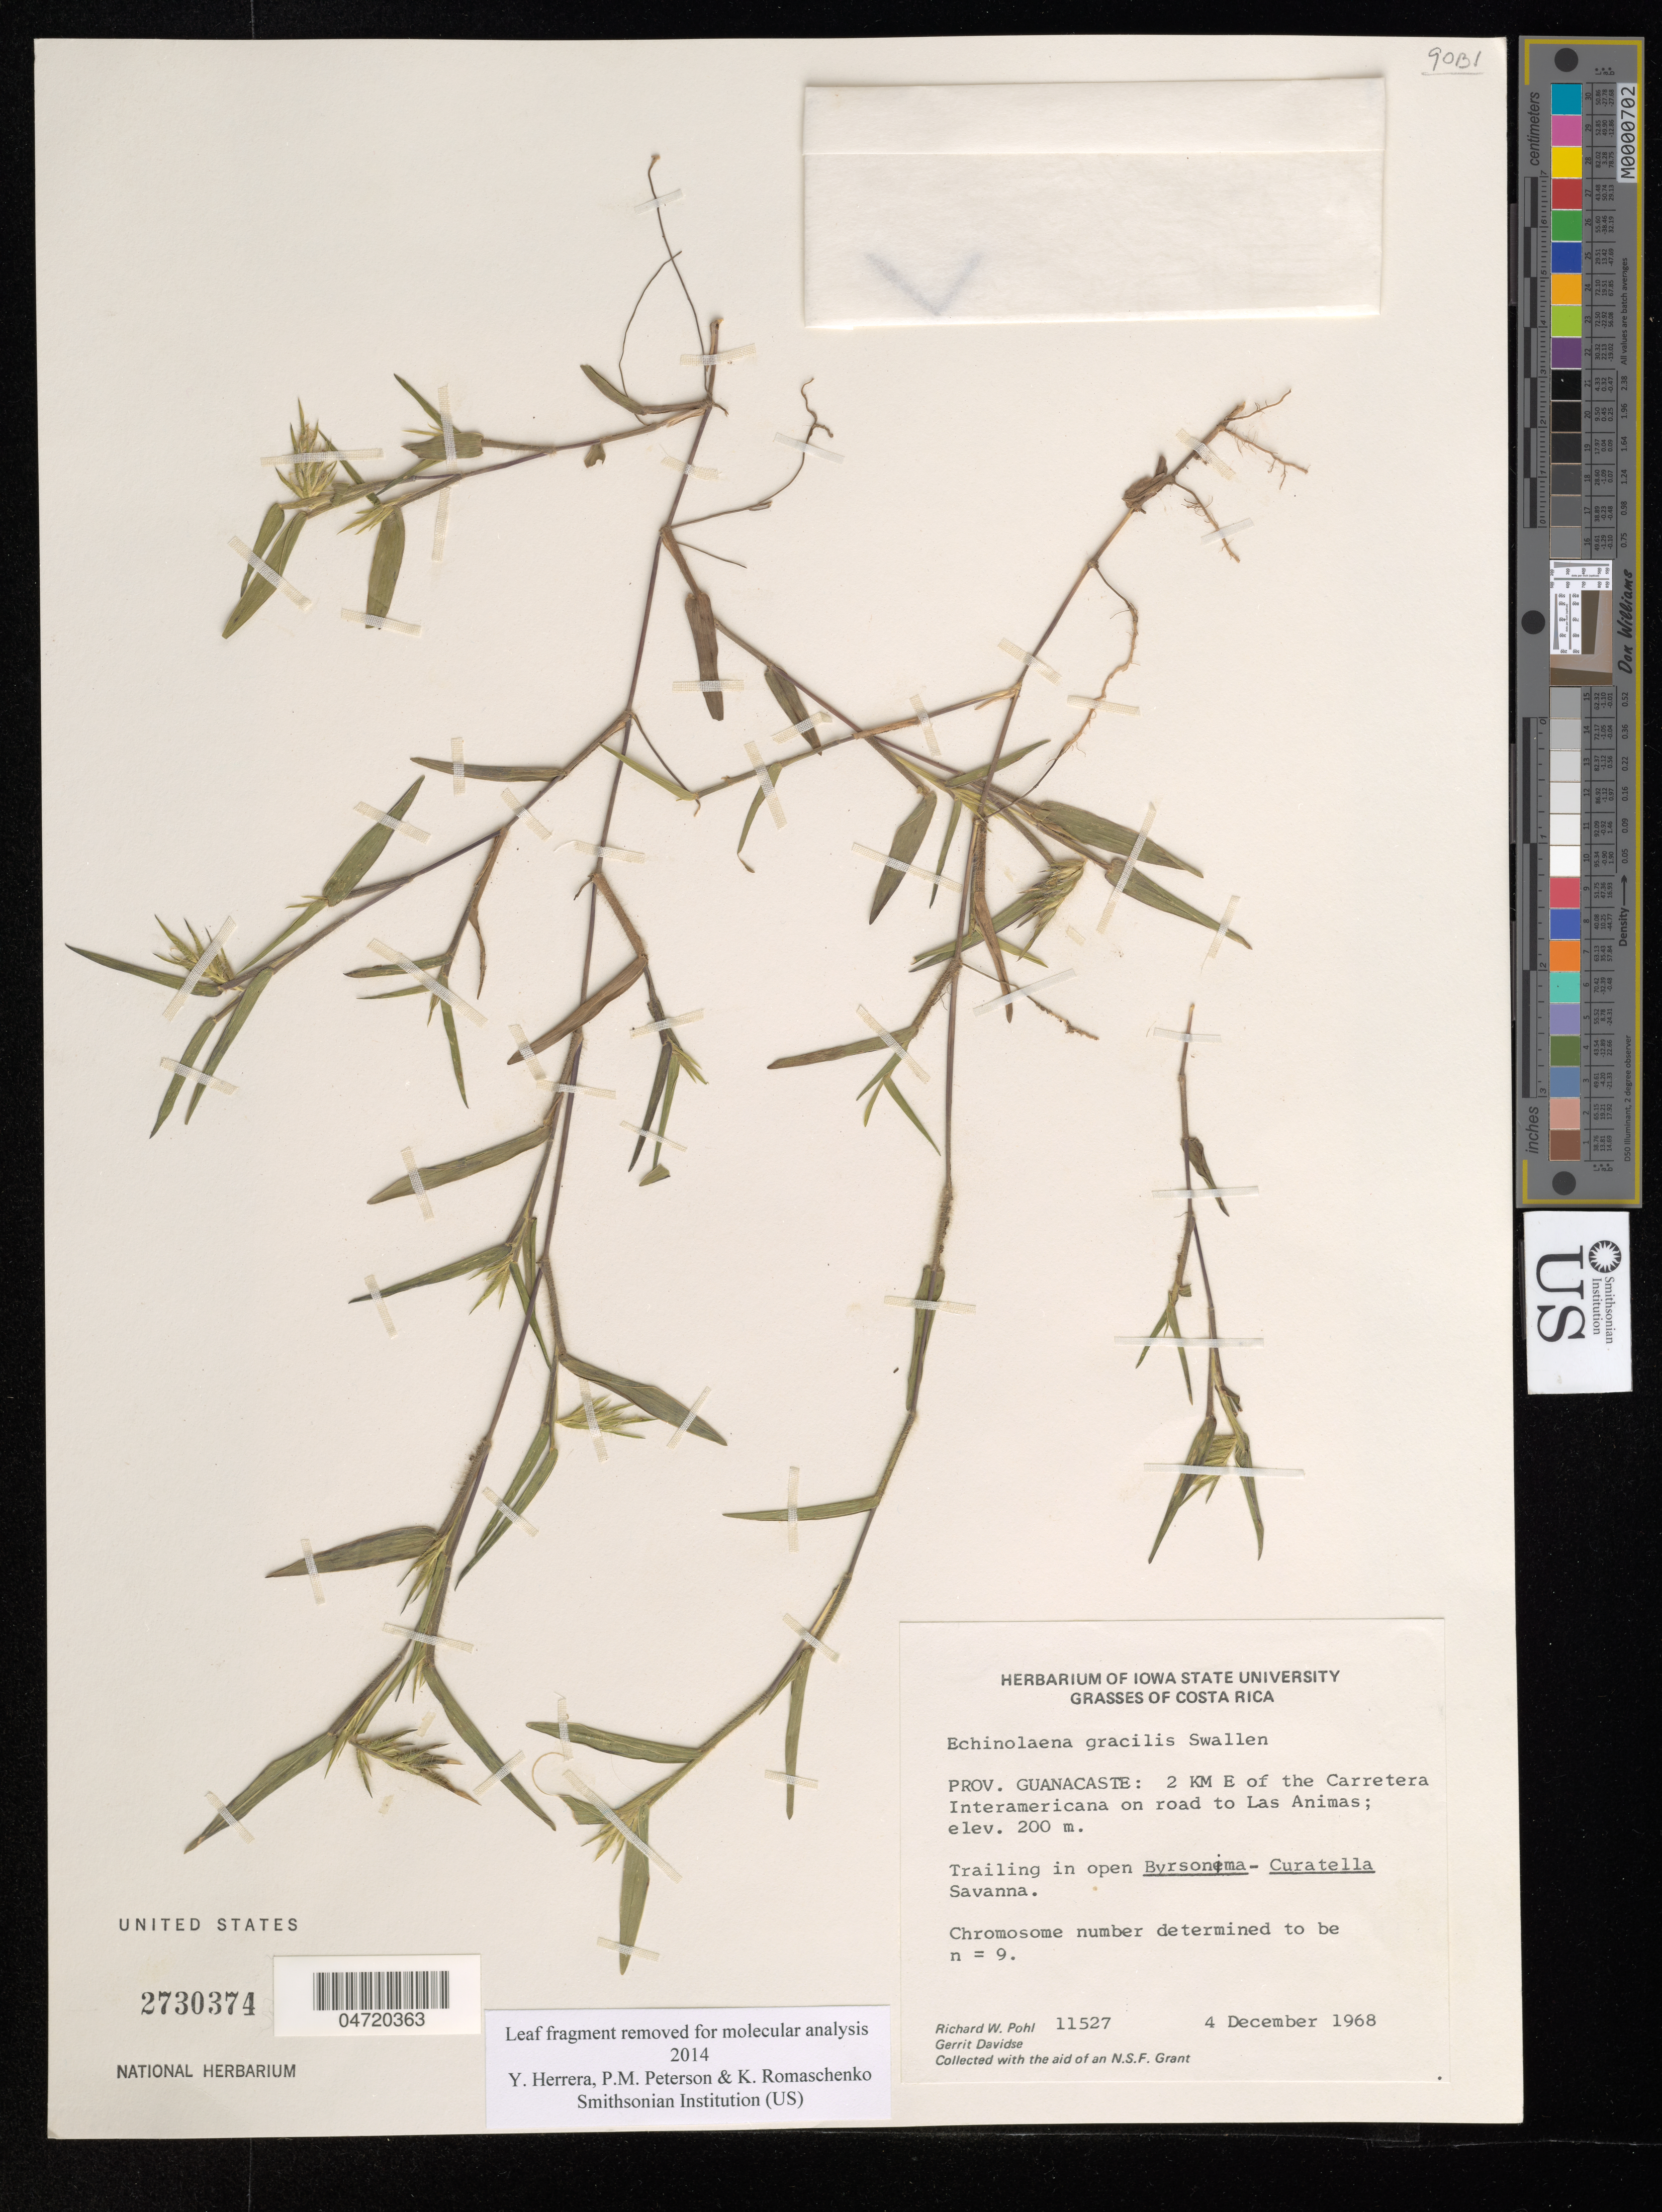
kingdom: Plantae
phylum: Tracheophyta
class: Liliopsida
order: Poales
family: Poaceae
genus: Echinolaena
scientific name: Echinolaena gracilis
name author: Swallen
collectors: R. W. Pohl & G. Davidse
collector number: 11527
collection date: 1968-12-04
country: Costa Rica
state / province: Guanacaste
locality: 2 KM E of the Carretera Interamericana on road to Las Animas.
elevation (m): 200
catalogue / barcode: US 2730374